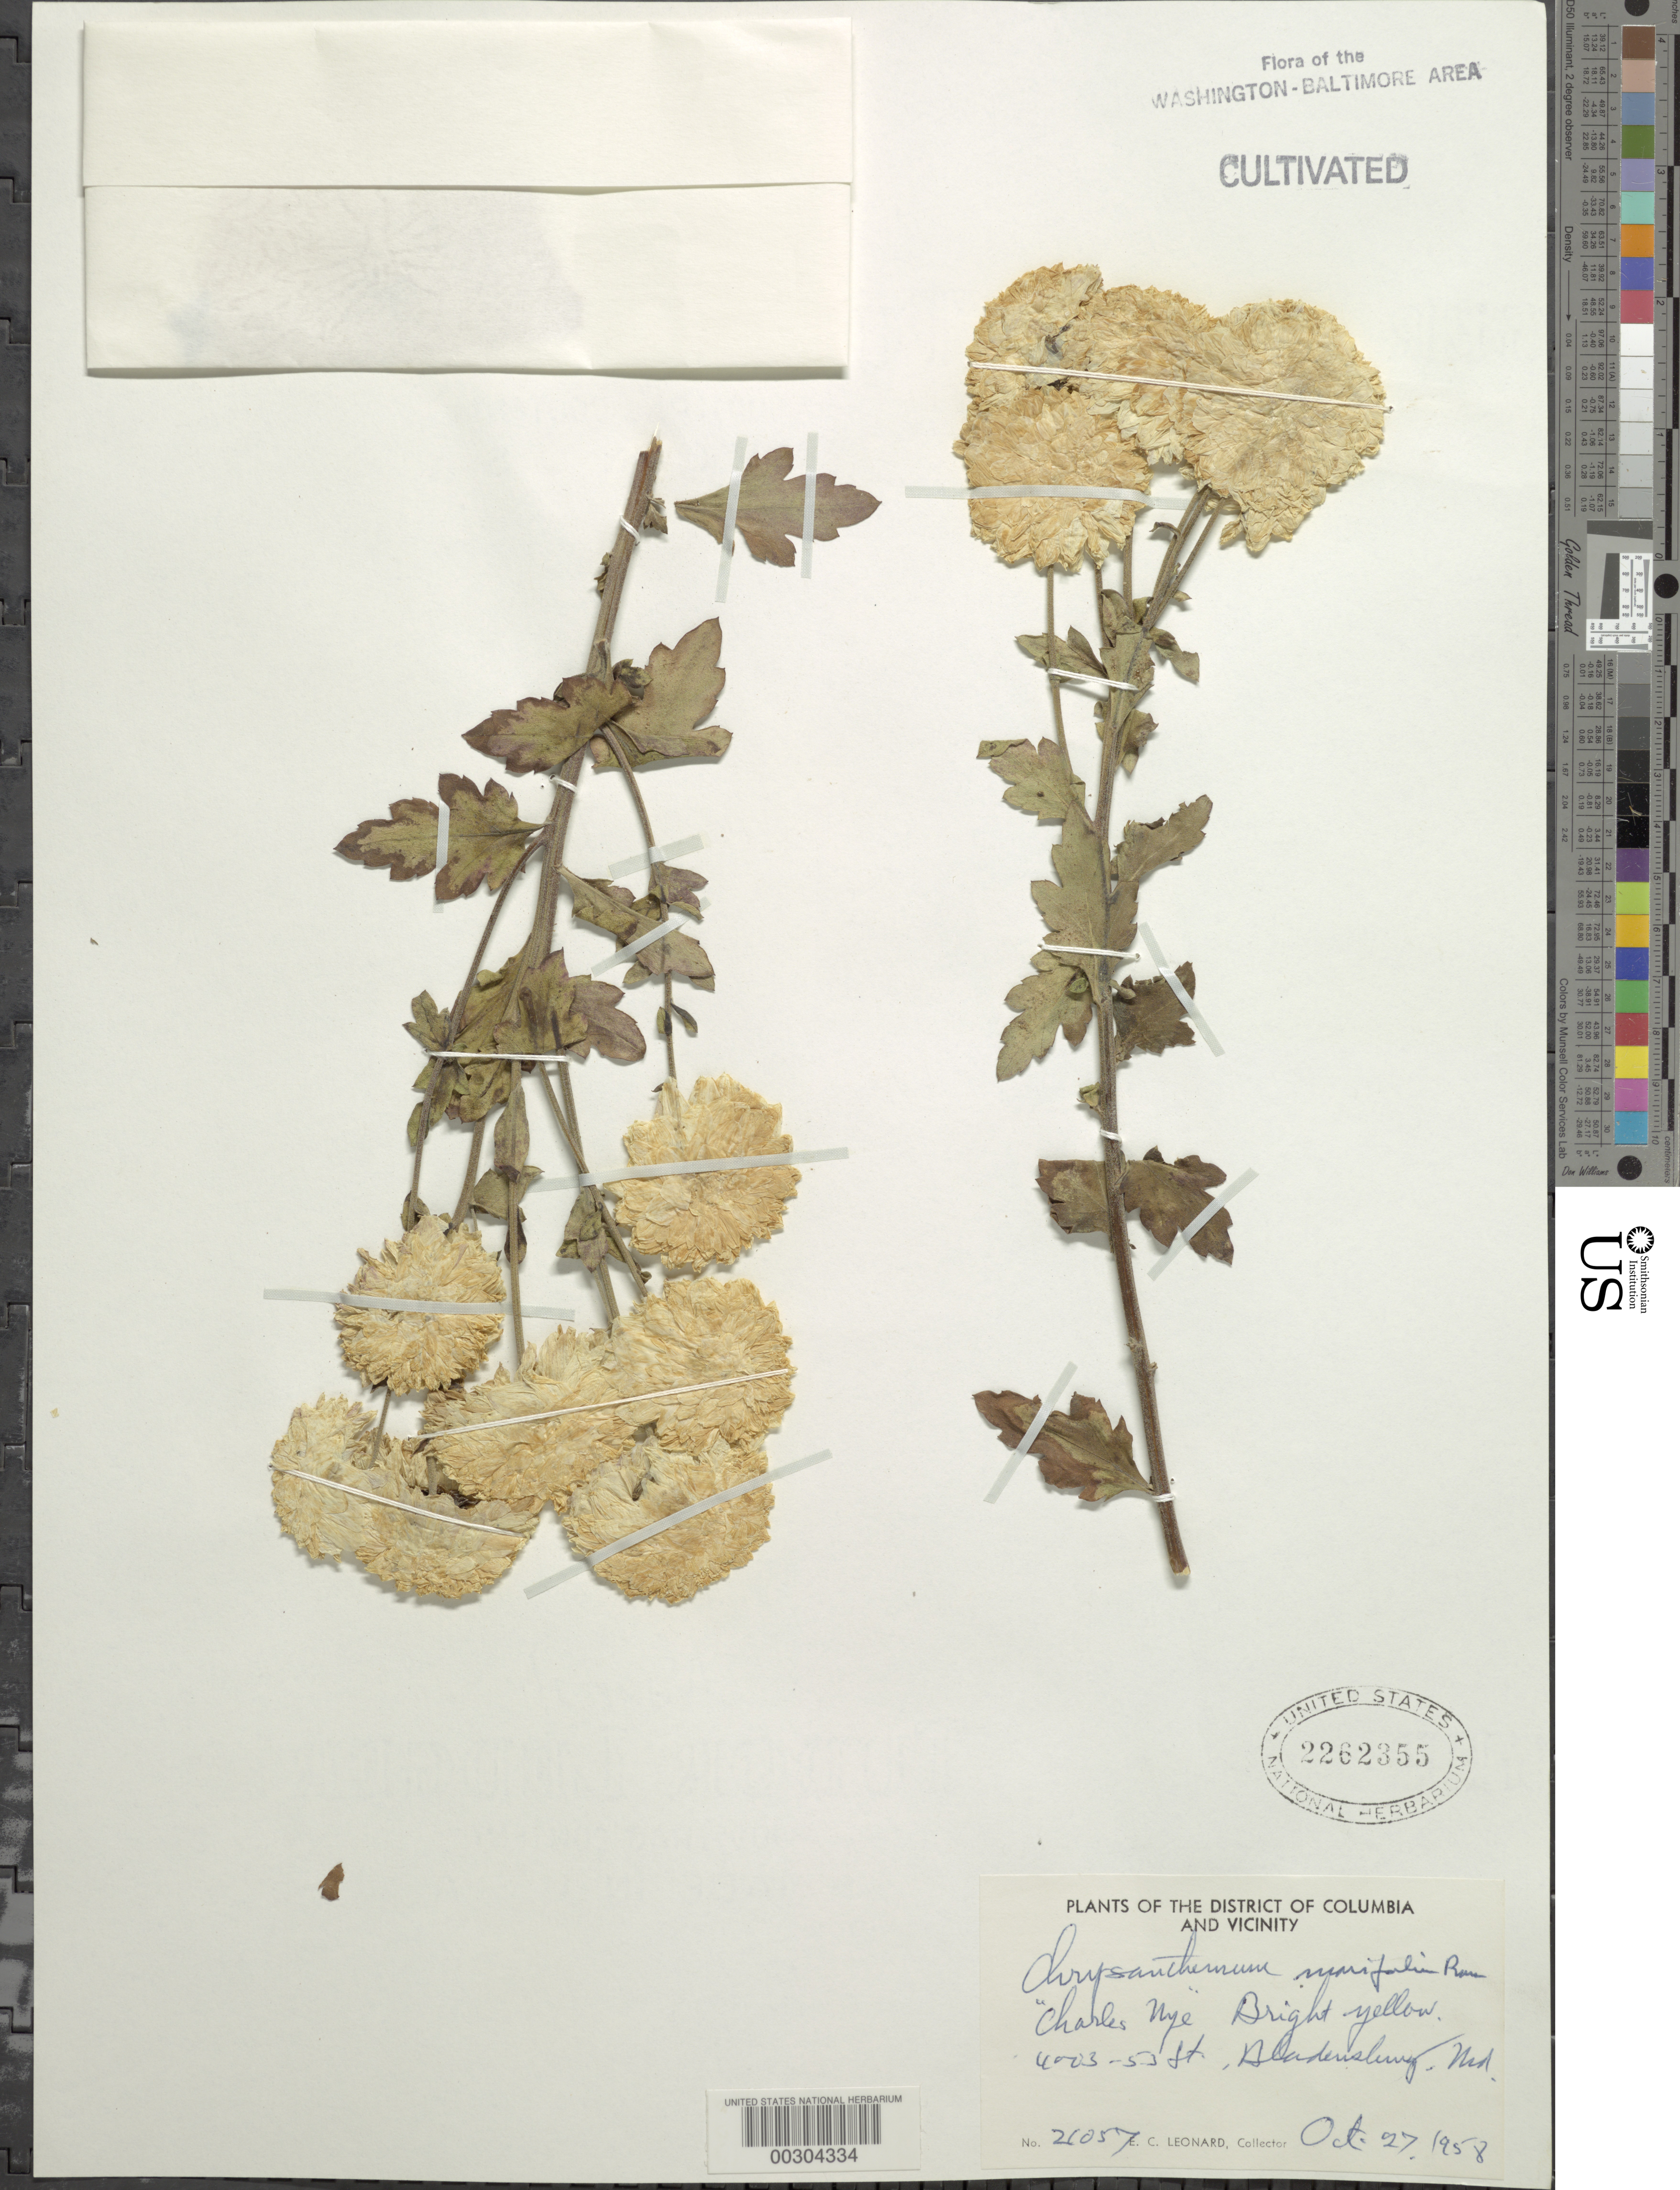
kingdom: Plantae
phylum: Tracheophyta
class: Magnoliopsida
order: Asterales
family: Asteraceae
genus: Chrysanthemum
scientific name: Chrysanthemum morifolium 'Charles Nye'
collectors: E. C. Leonard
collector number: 21057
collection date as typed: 27 Oct 1958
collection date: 1958-10-27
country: United States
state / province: Maryland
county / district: Prince George's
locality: Bladensburg, 4003 53 St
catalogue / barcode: US 2262355